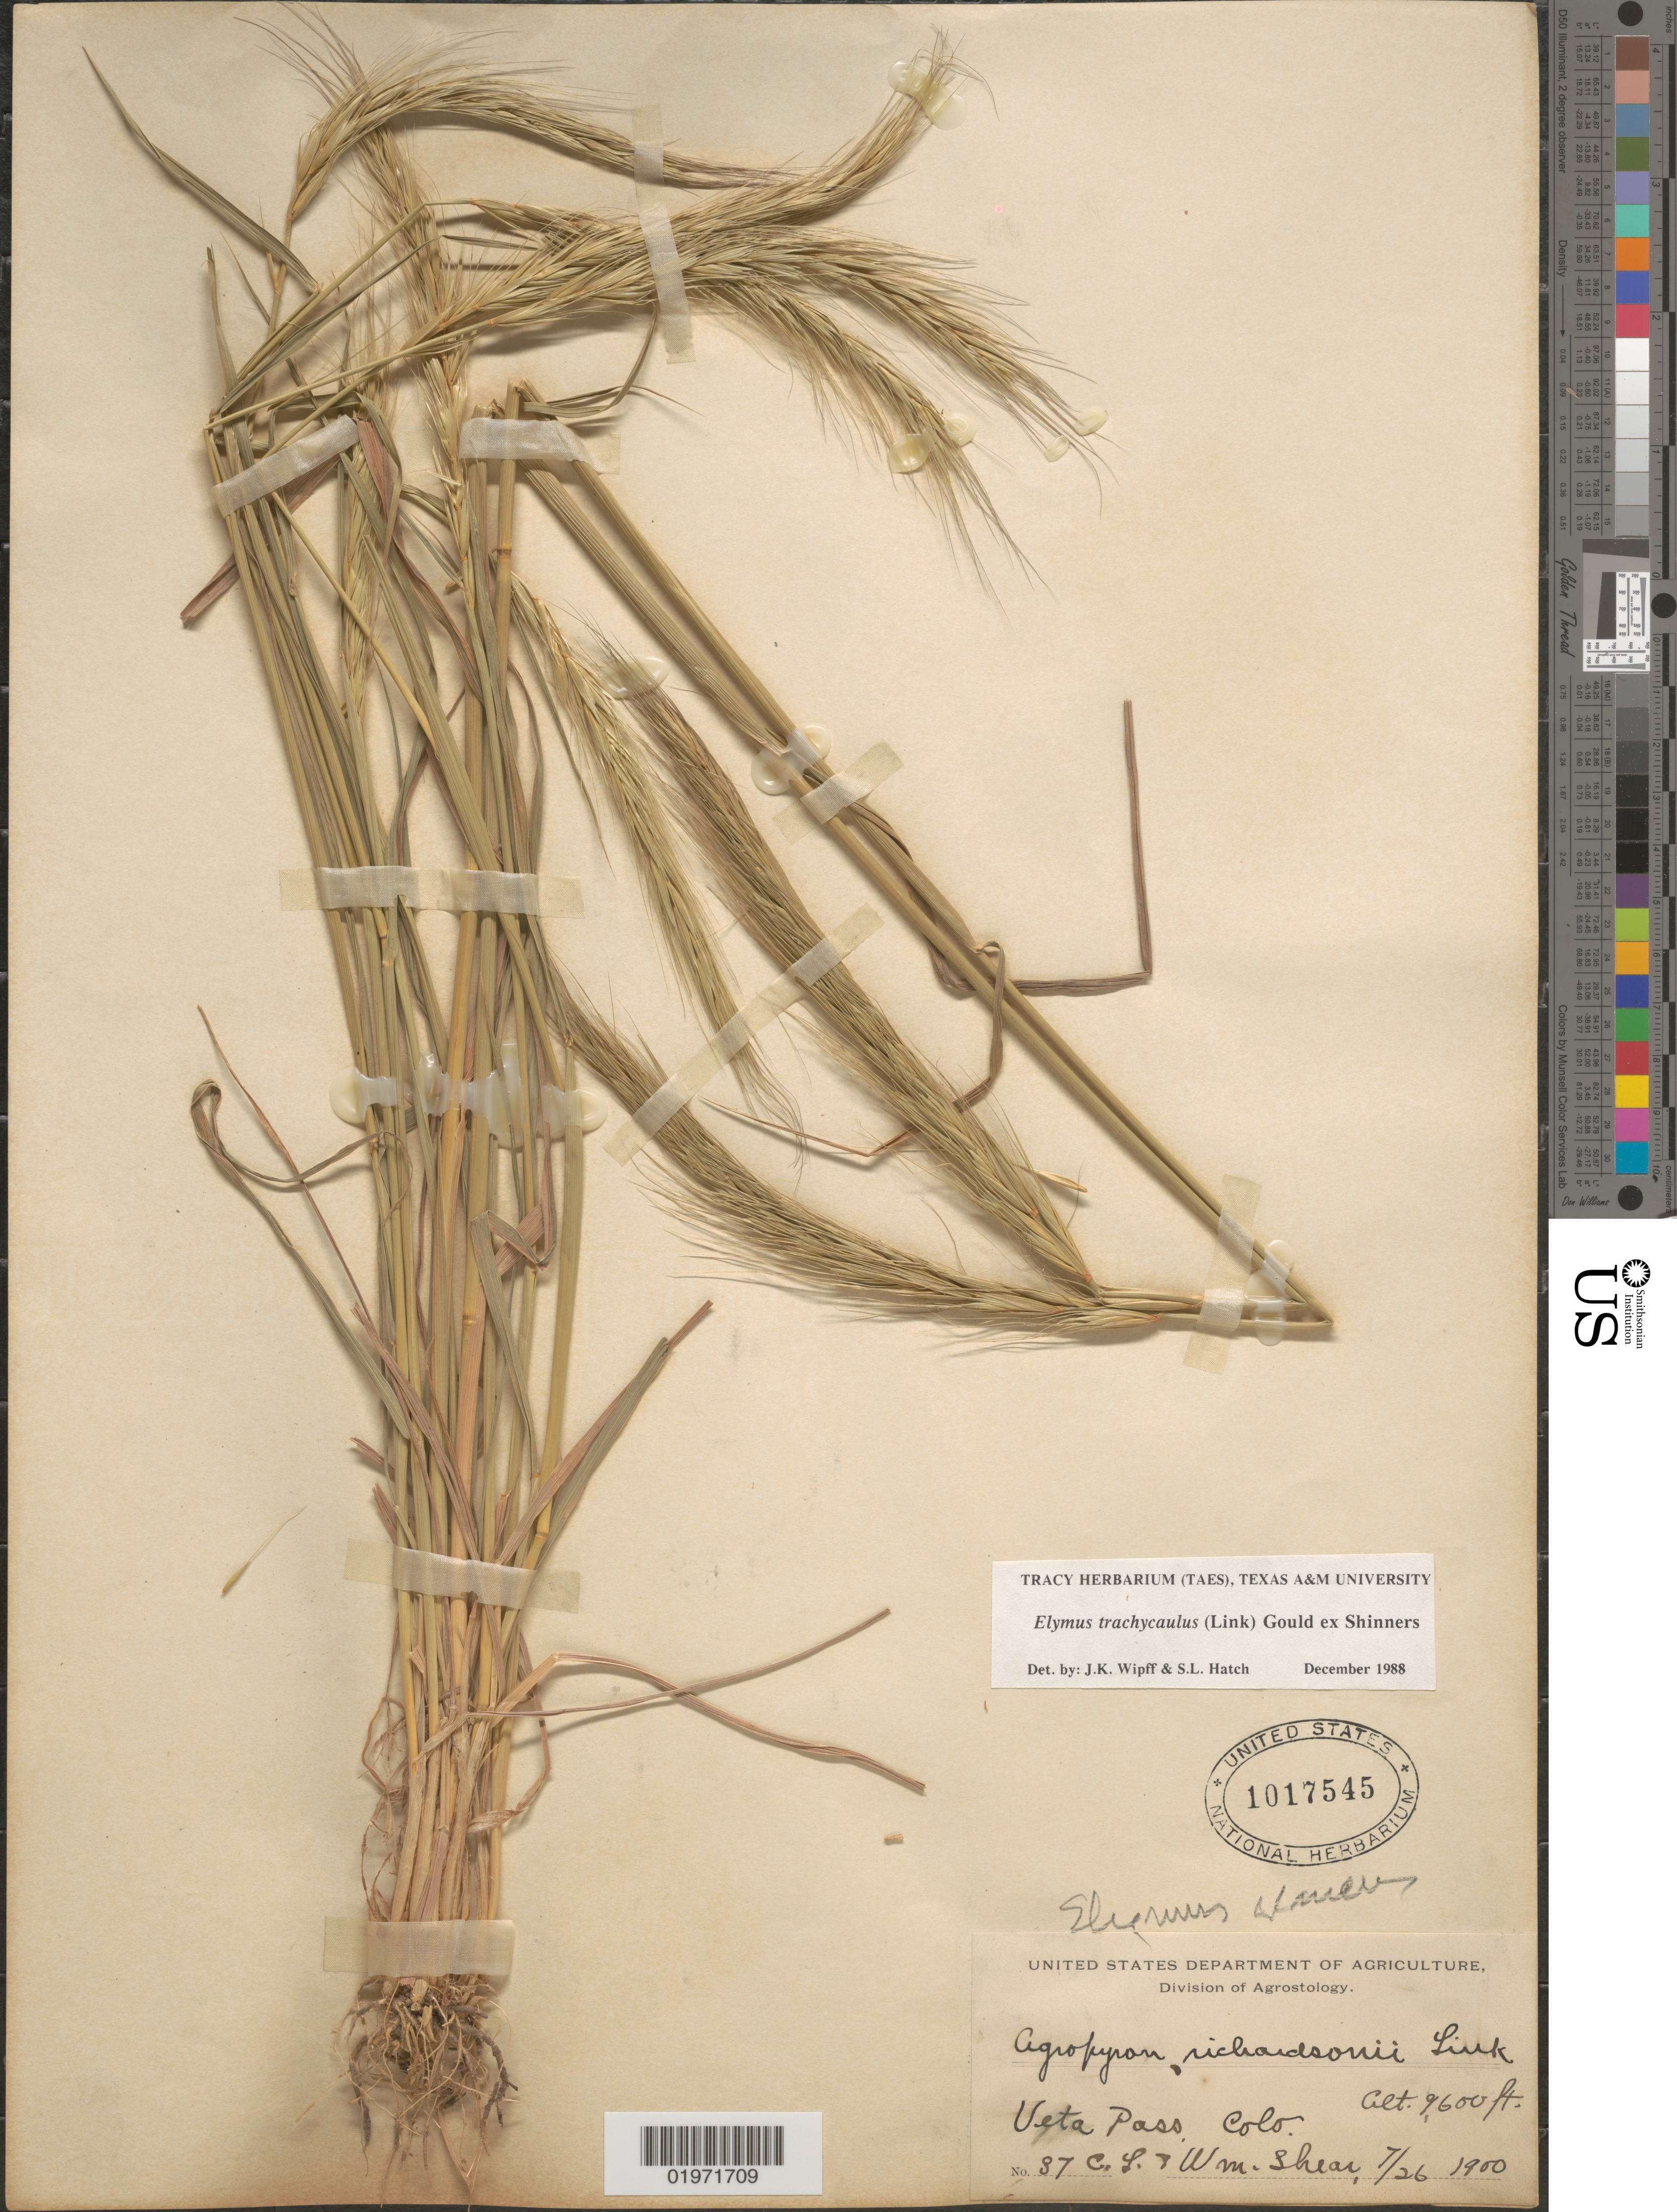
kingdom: Plantae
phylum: Tracheophyta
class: Liliopsida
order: Poales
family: Poaceae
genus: Elymus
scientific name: Elymus trachycaulus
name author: (Link) Gould ex Shinners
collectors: C. L. Shear & W. Shear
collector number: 37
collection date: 1900-07-26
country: United States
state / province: Colorado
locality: Veta Pass.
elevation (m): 2926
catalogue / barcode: US 1017545